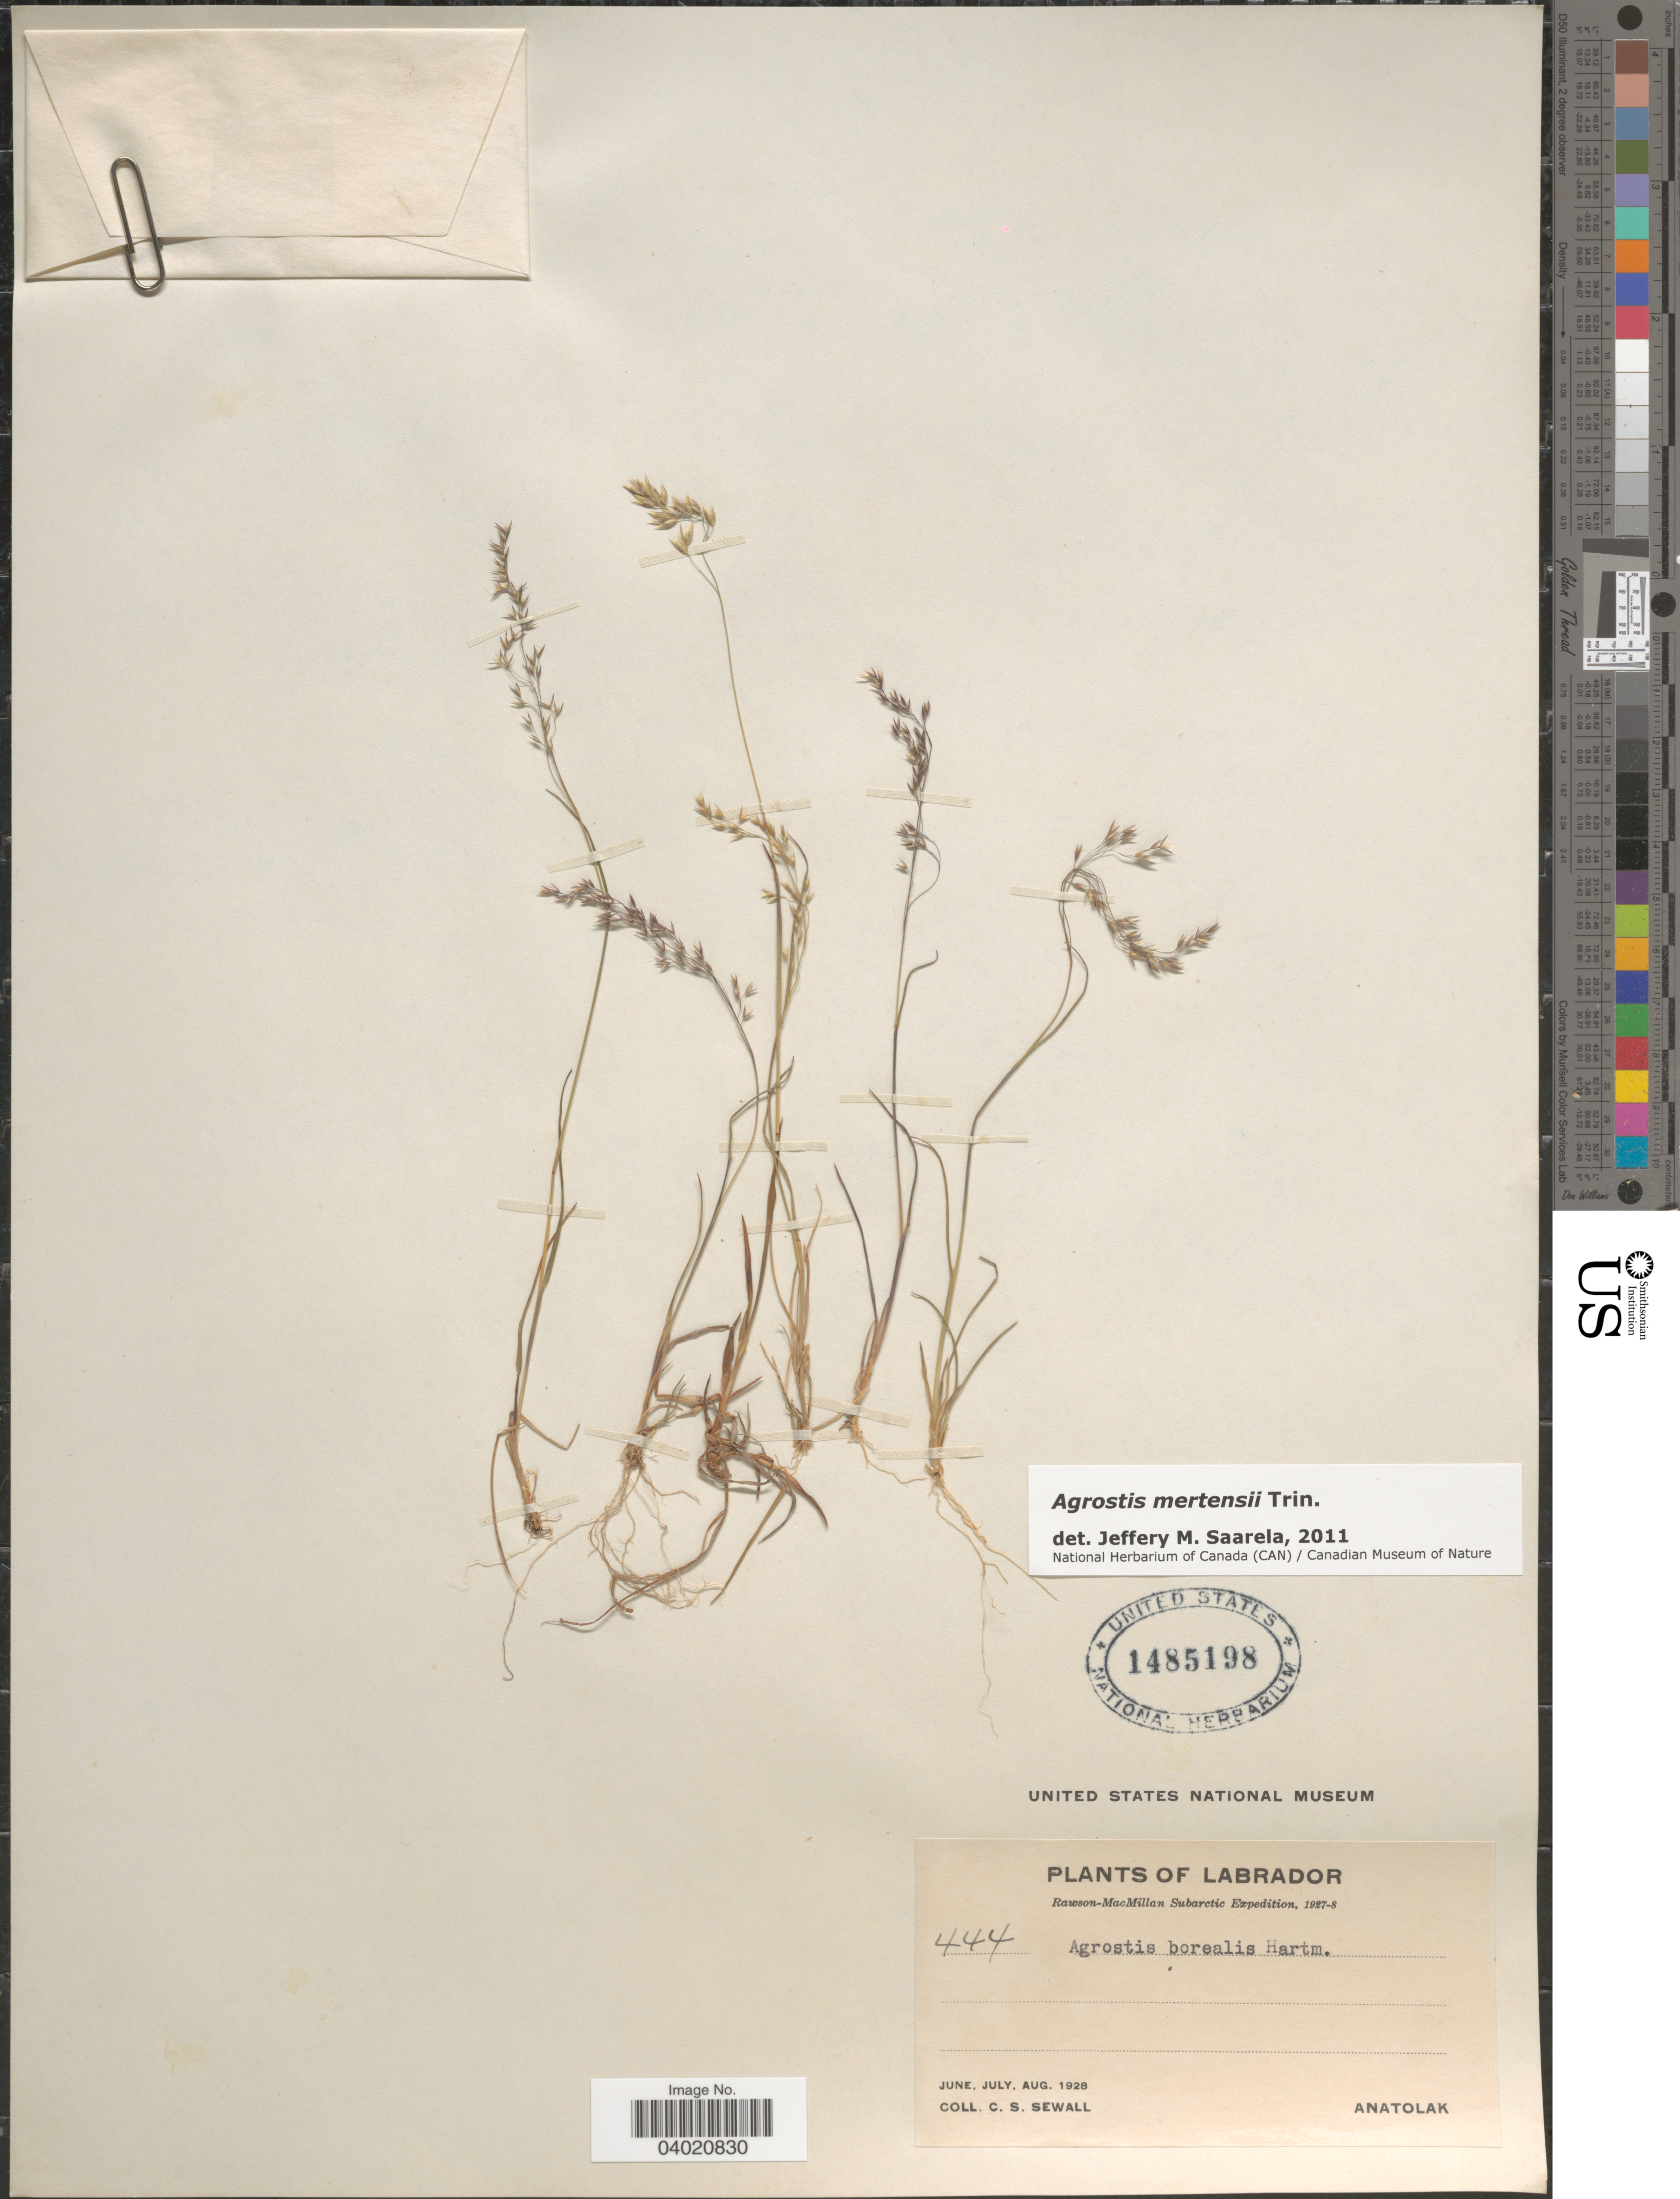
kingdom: Plantae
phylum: Tracheophyta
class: Liliopsida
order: Poales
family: Poaceae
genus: Agrostis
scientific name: Agrostis mertensii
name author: Trin.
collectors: C. Sewall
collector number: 444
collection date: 1928-06/1928-08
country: Canada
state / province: Newfoundland and Labrador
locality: Labrador. Anatolak.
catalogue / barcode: US 1485198